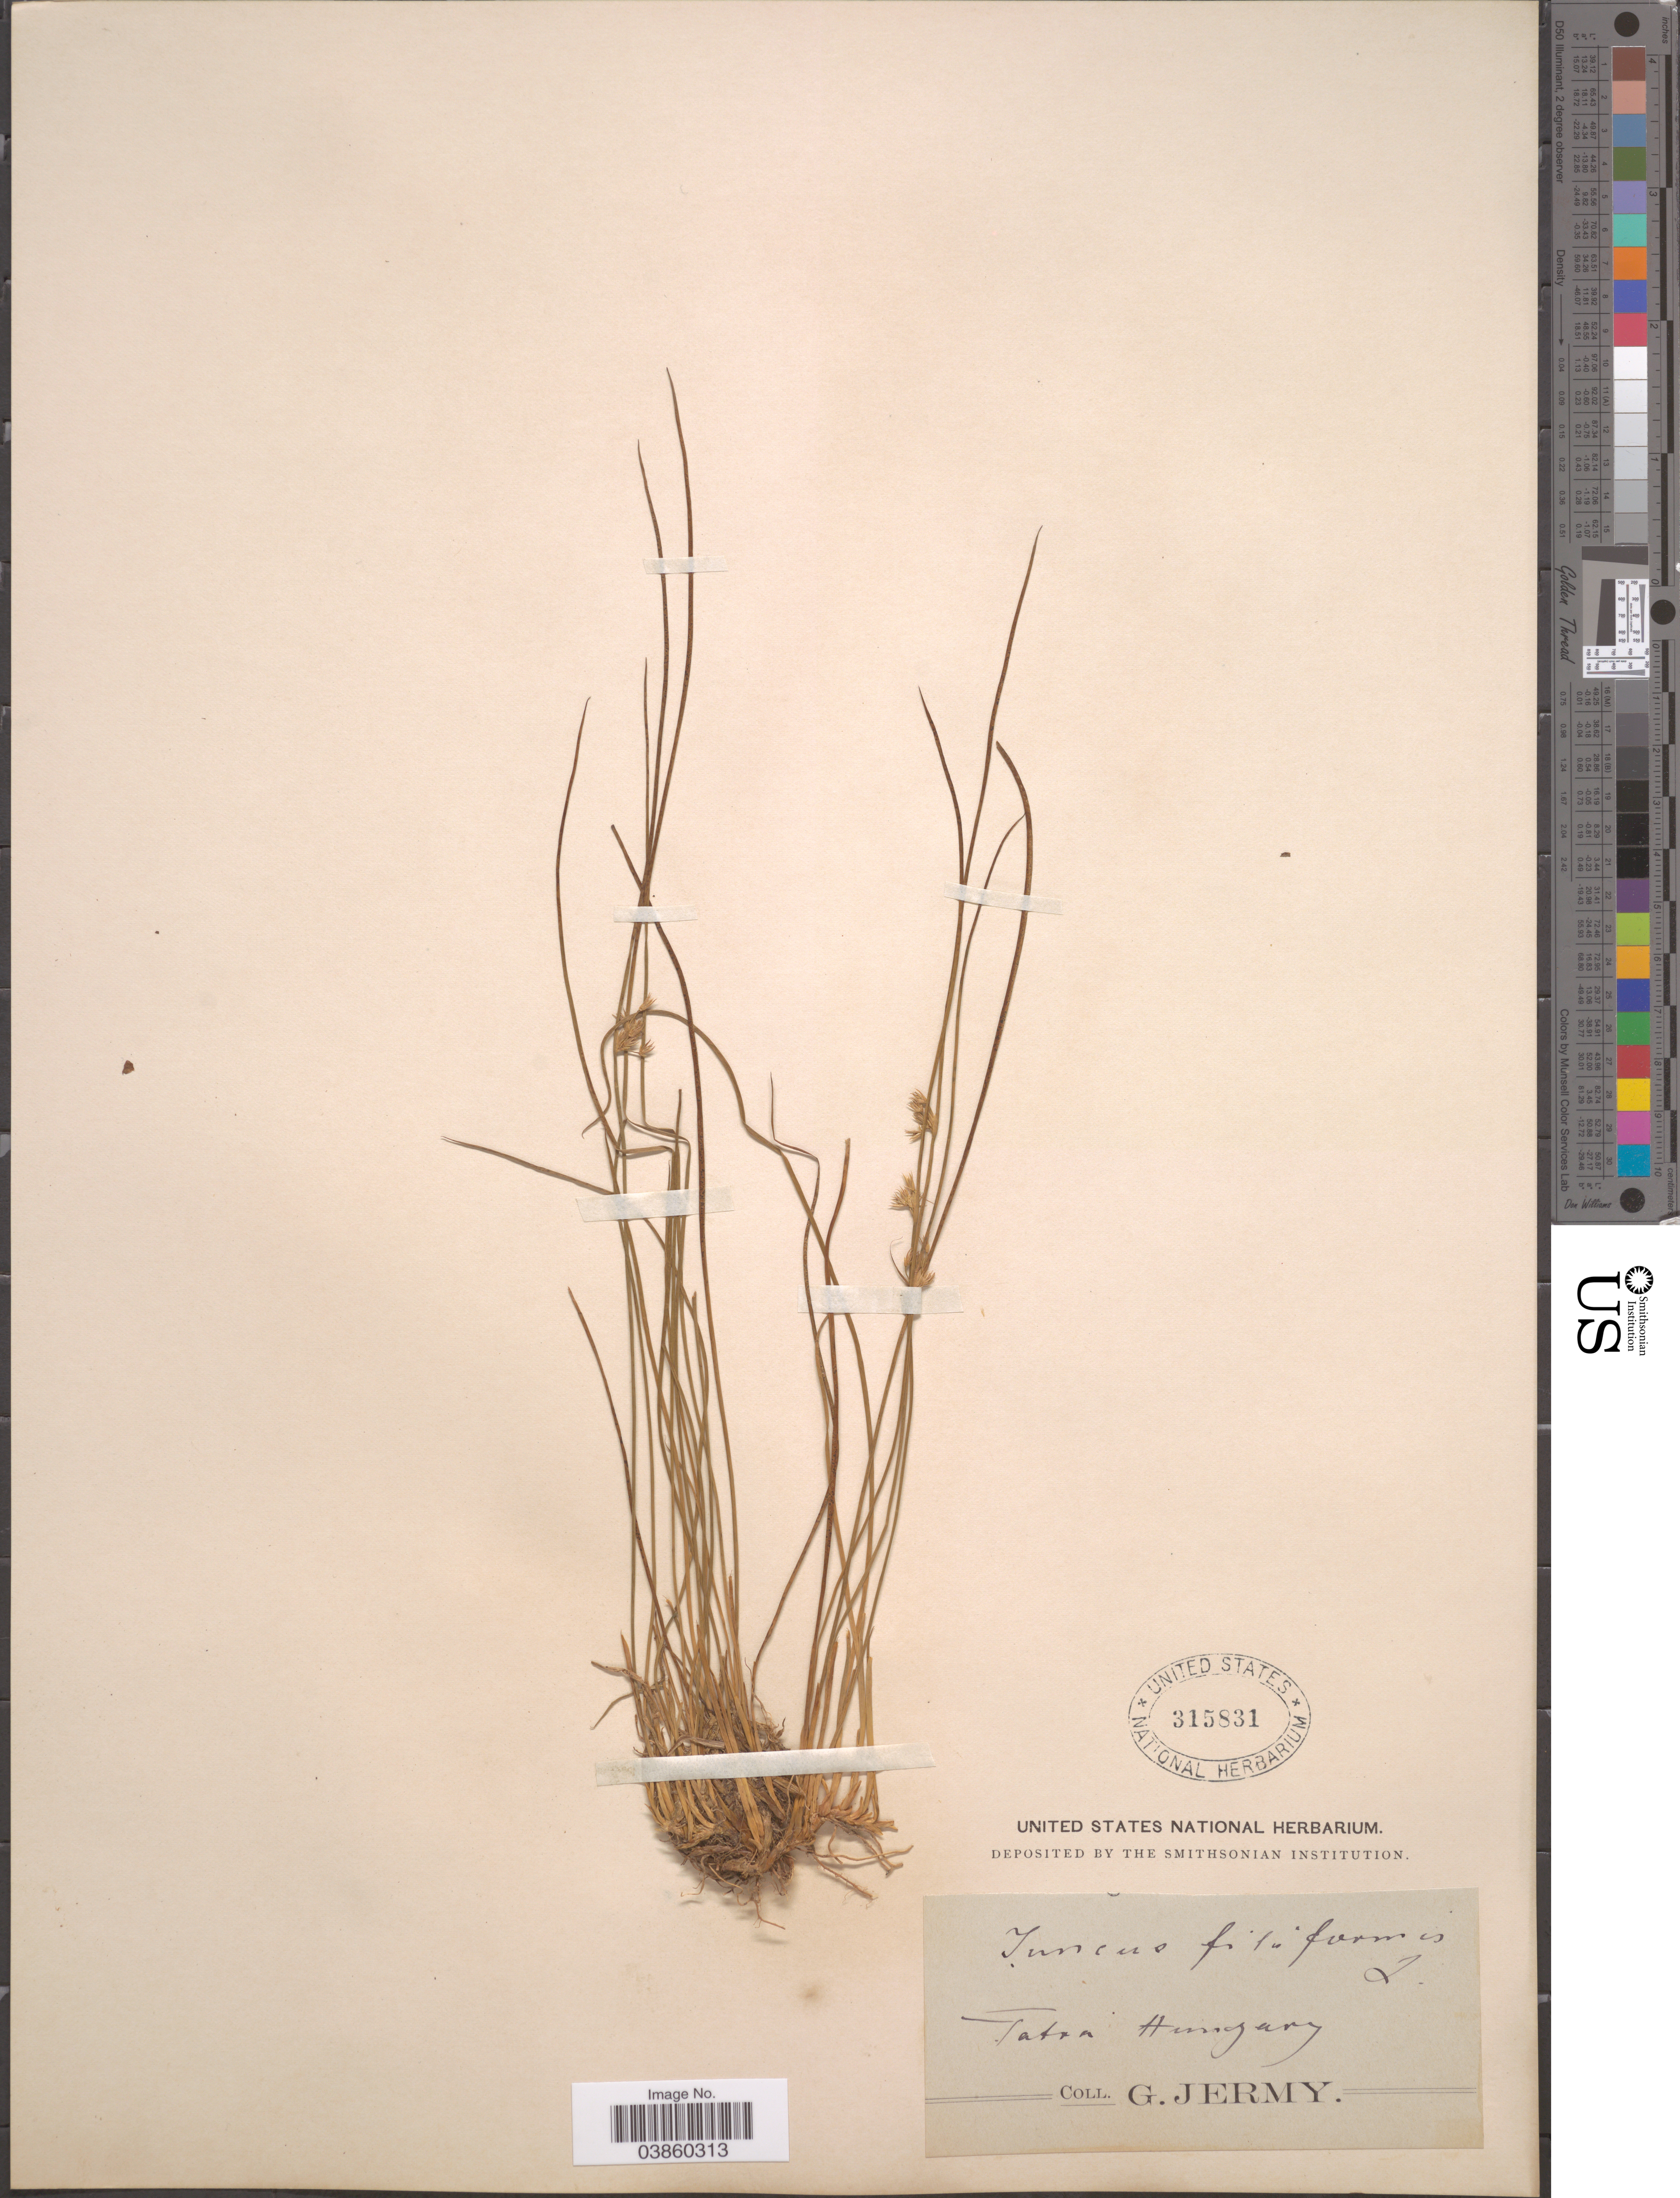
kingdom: Plantae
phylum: Tracheophyta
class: Liliopsida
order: Poales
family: Juncaceae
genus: Juncus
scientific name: Juncus filiformis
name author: L.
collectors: G. Jermy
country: Hungary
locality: Tatra.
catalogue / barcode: US 315831